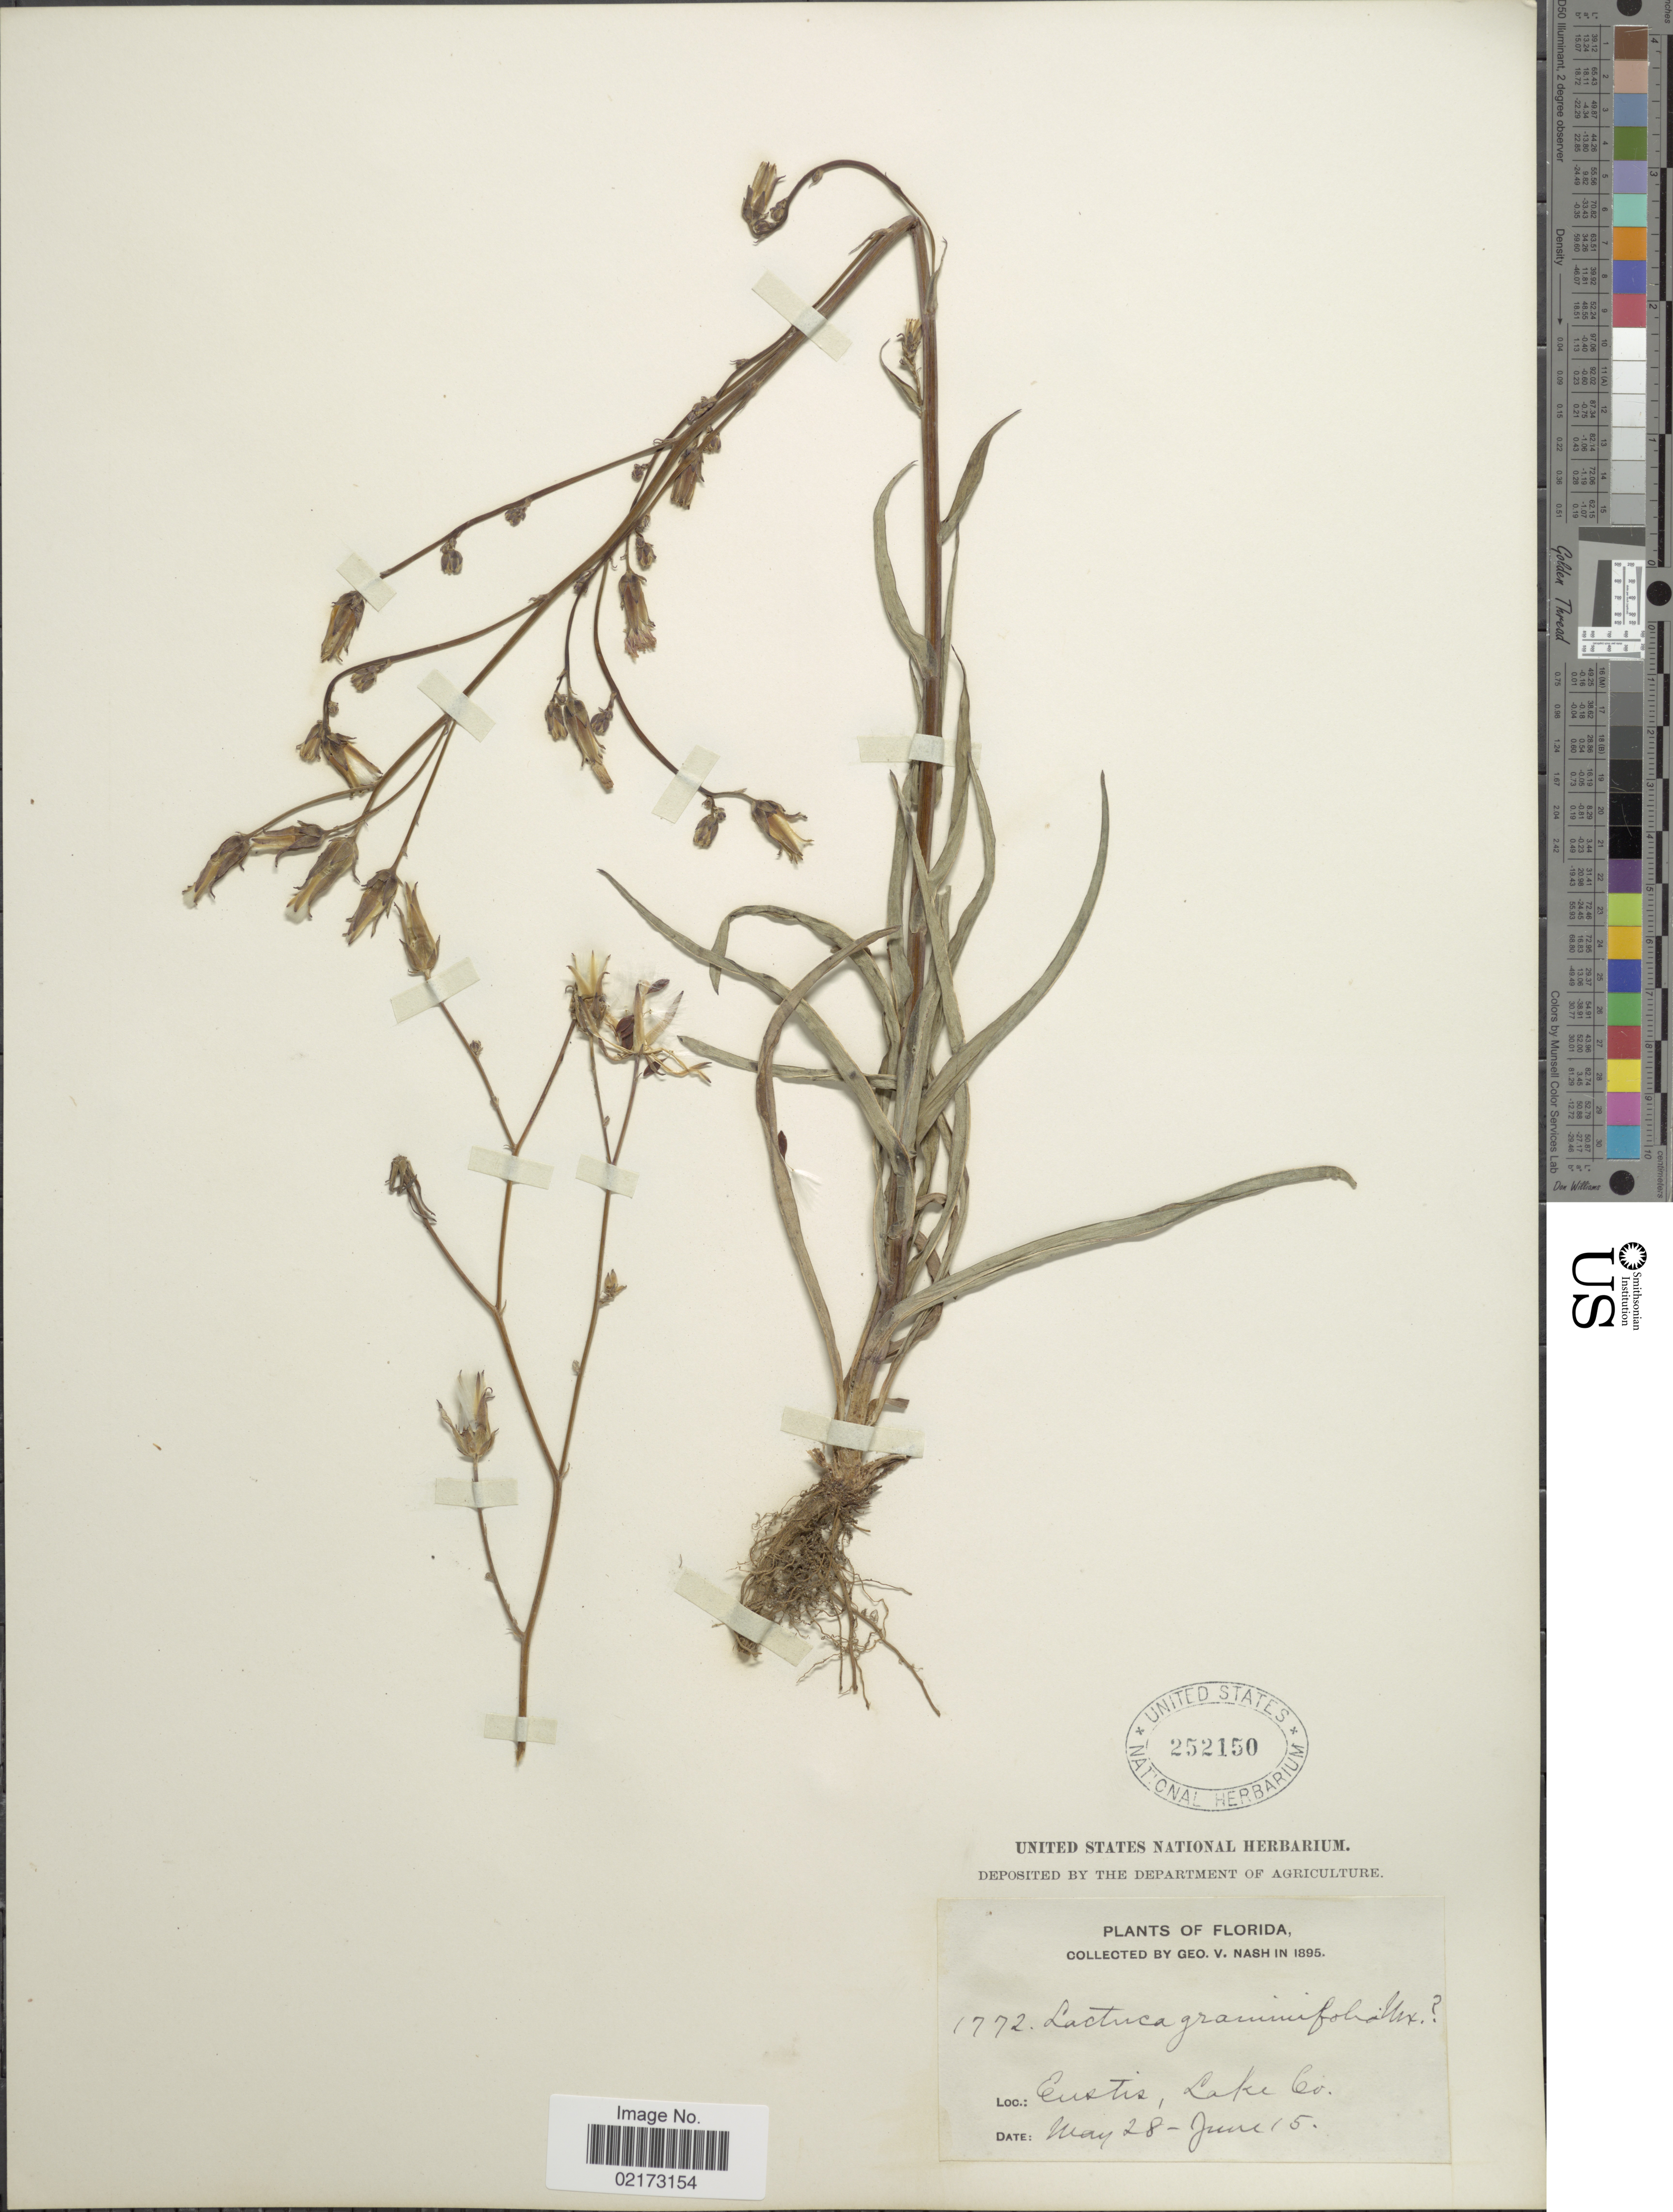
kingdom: Plantae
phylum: Tracheophyta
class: Magnoliopsida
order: Asterales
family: Asteraceae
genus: Lactuca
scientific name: Lactuca graminifolia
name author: Michx.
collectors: G. V. Nash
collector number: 1772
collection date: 1895-05-28/1895-06-15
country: United States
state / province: Florida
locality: Eustis, Lake Co.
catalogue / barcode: US 252150